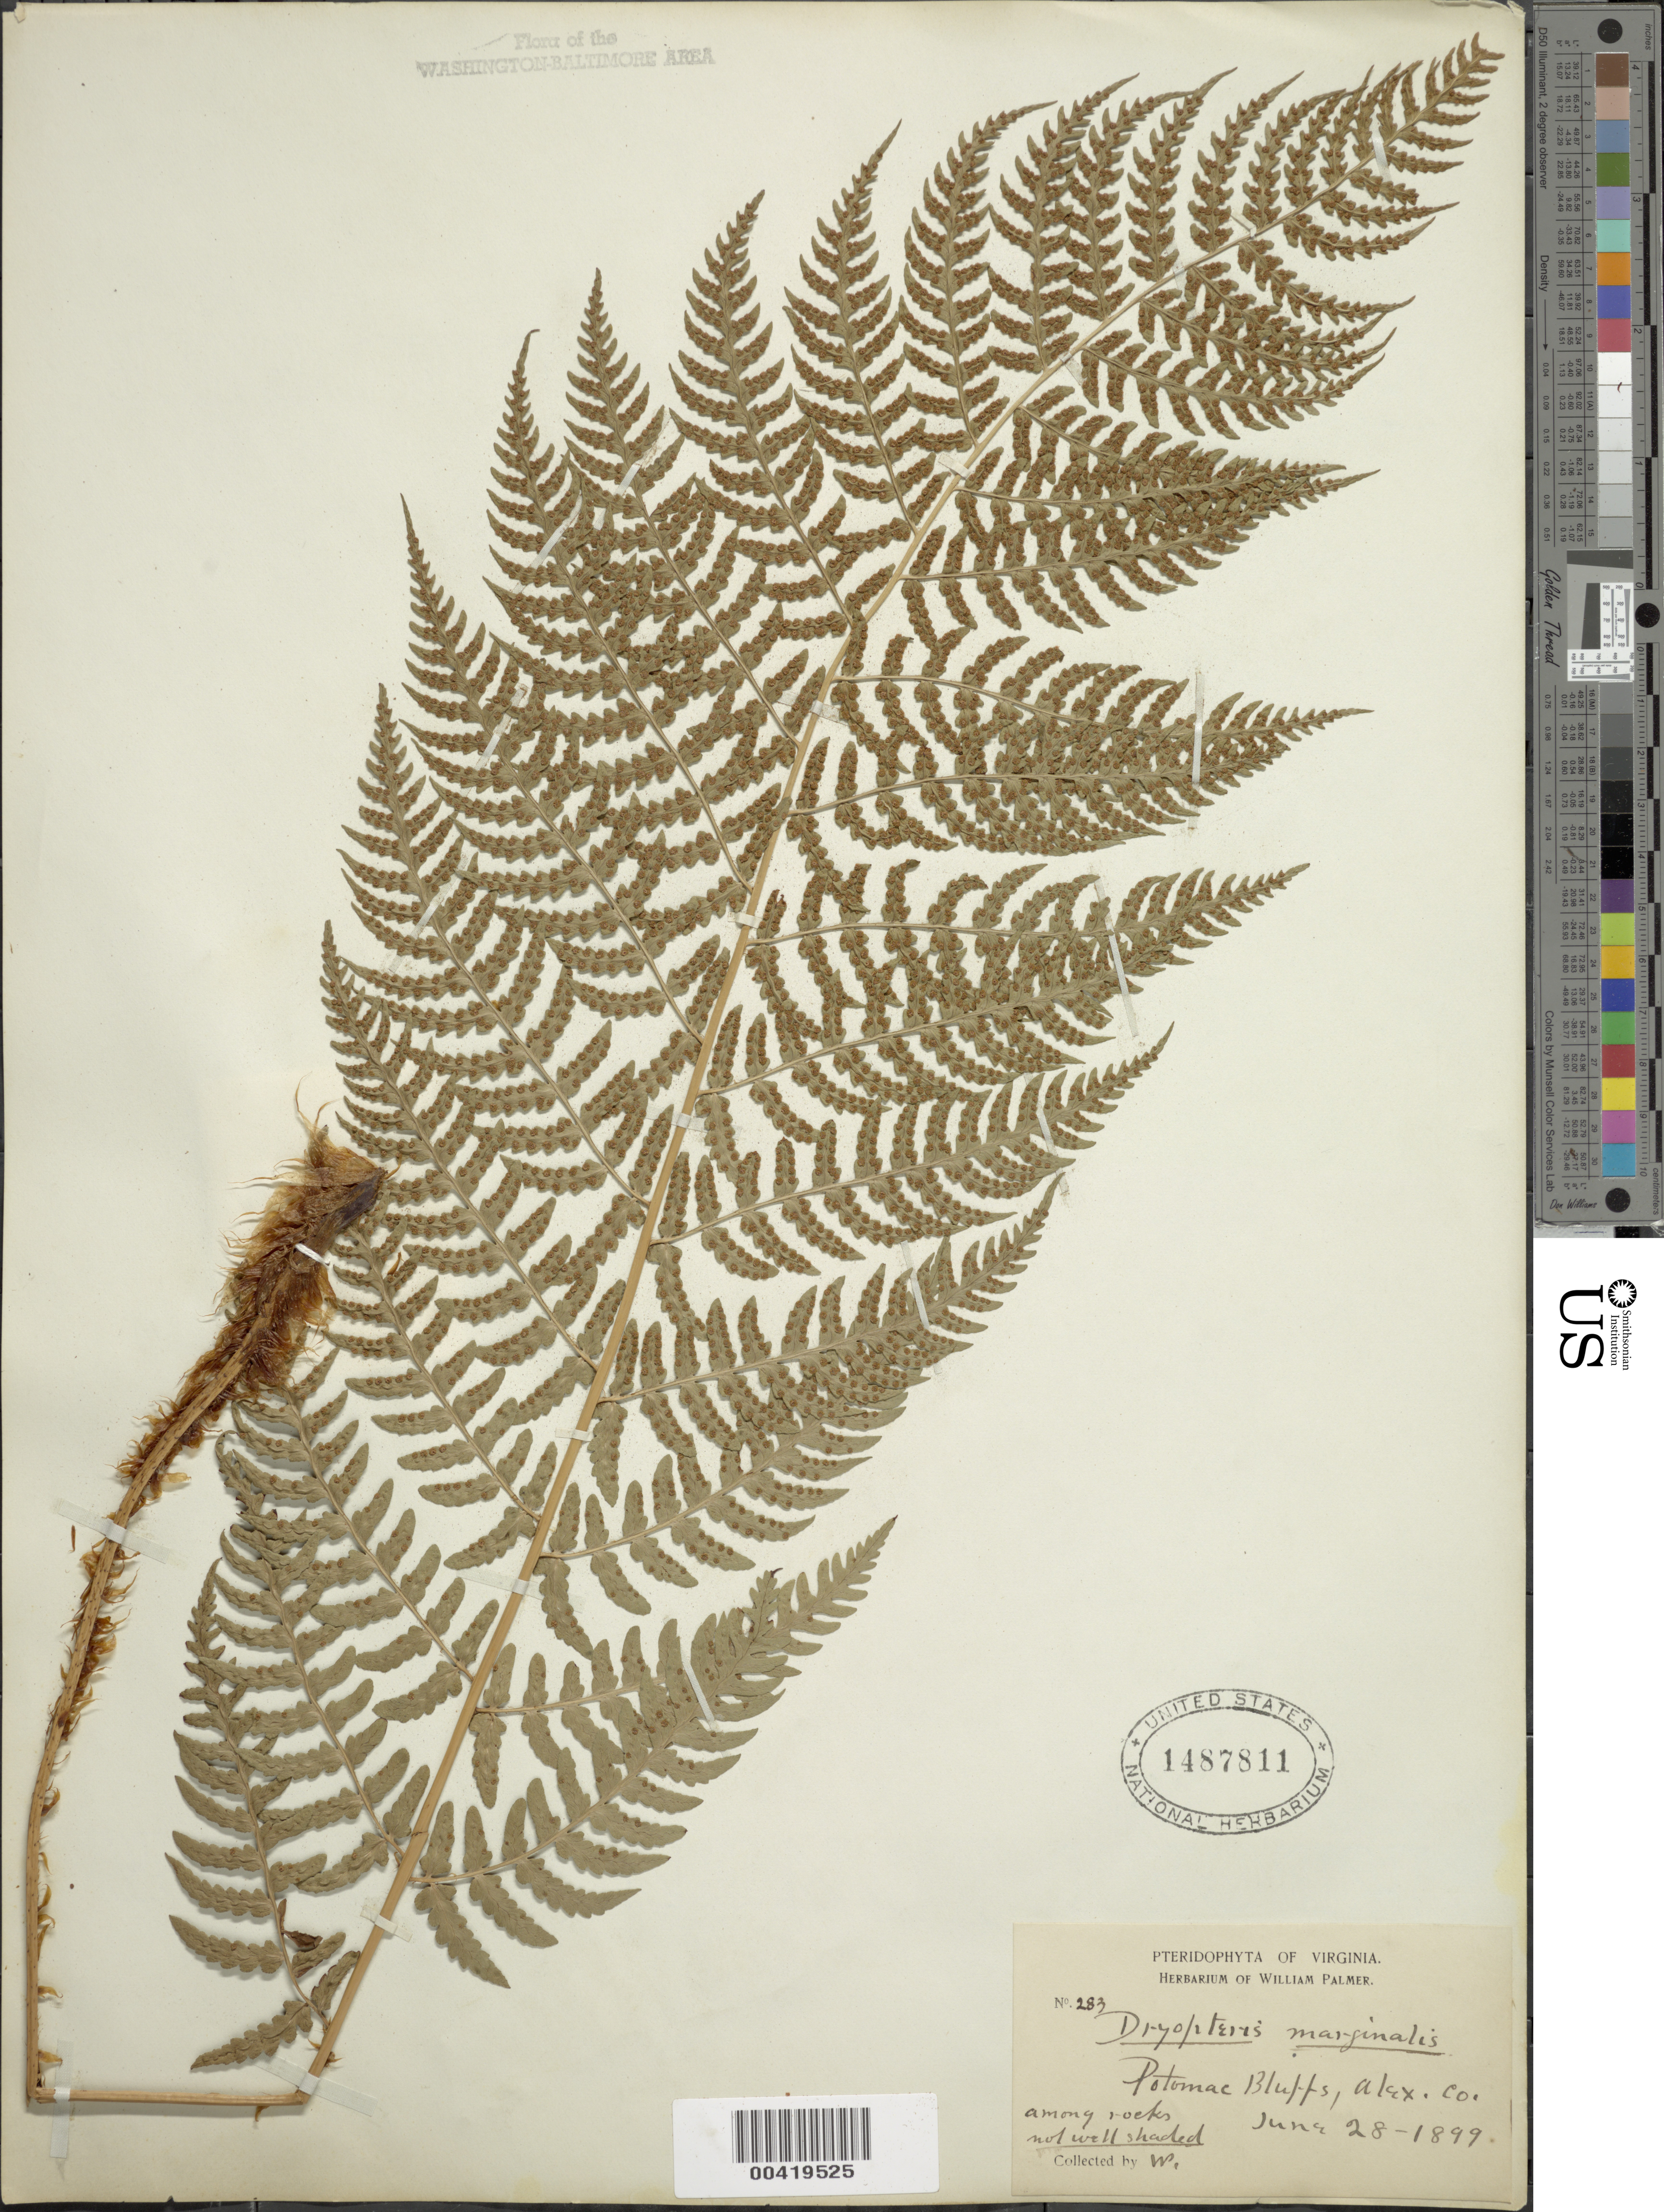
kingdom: Plantae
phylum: Tracheophyta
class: Polypodiopsida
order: Polypodiales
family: Dryopteridaceae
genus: Dryopteris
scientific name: Dryopteris marginalis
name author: (L.) A. Gray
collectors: W. Palmer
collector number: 283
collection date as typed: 28 Jun 1899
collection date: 1899-06-28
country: United States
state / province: Virginia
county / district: Arlington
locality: Potomac Bluffs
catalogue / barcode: US 1487811